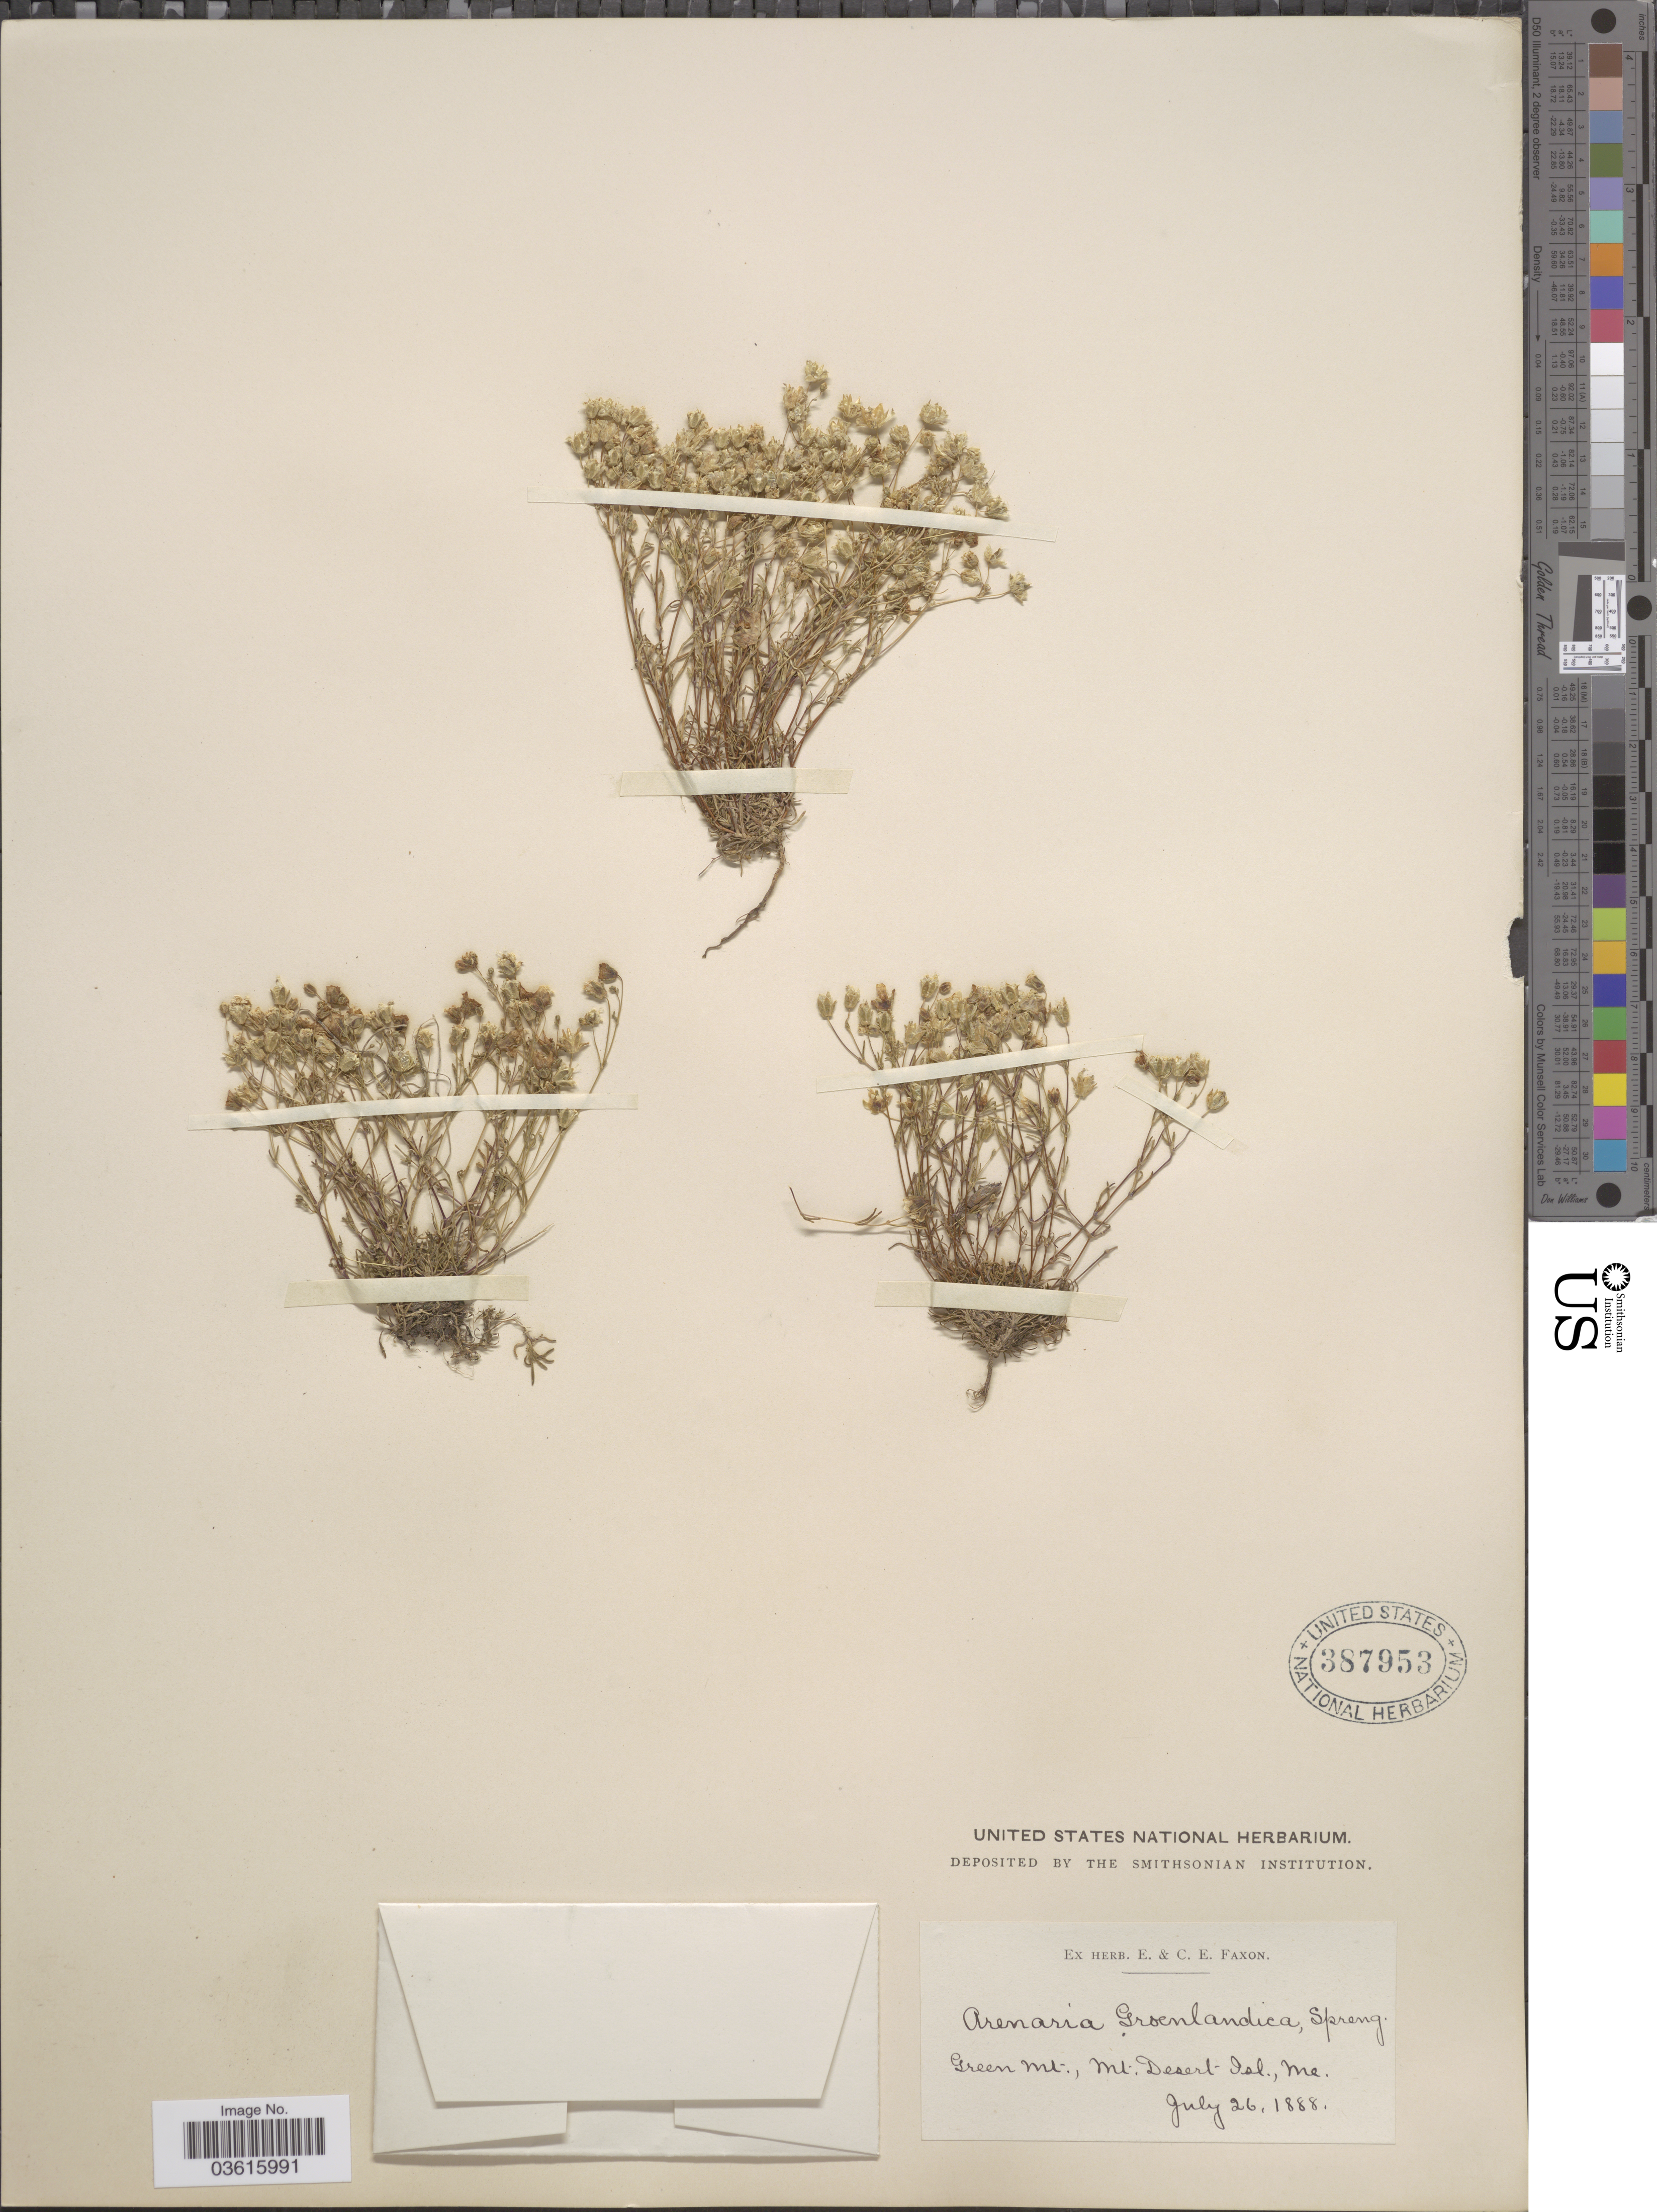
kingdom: Plantae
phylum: Tracheophyta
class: Magnoliopsida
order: Caryophyllales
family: Caryophyllaceae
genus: Minuartia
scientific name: Minuartia groenlandica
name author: (Retz.) Ostenf.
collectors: ex herb. E. & C.E. Faxon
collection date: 1888-07-26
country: United States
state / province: Maine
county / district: Hancock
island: Mt. Desert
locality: Green Mt., Mt. Desert Isl.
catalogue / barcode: US 387953